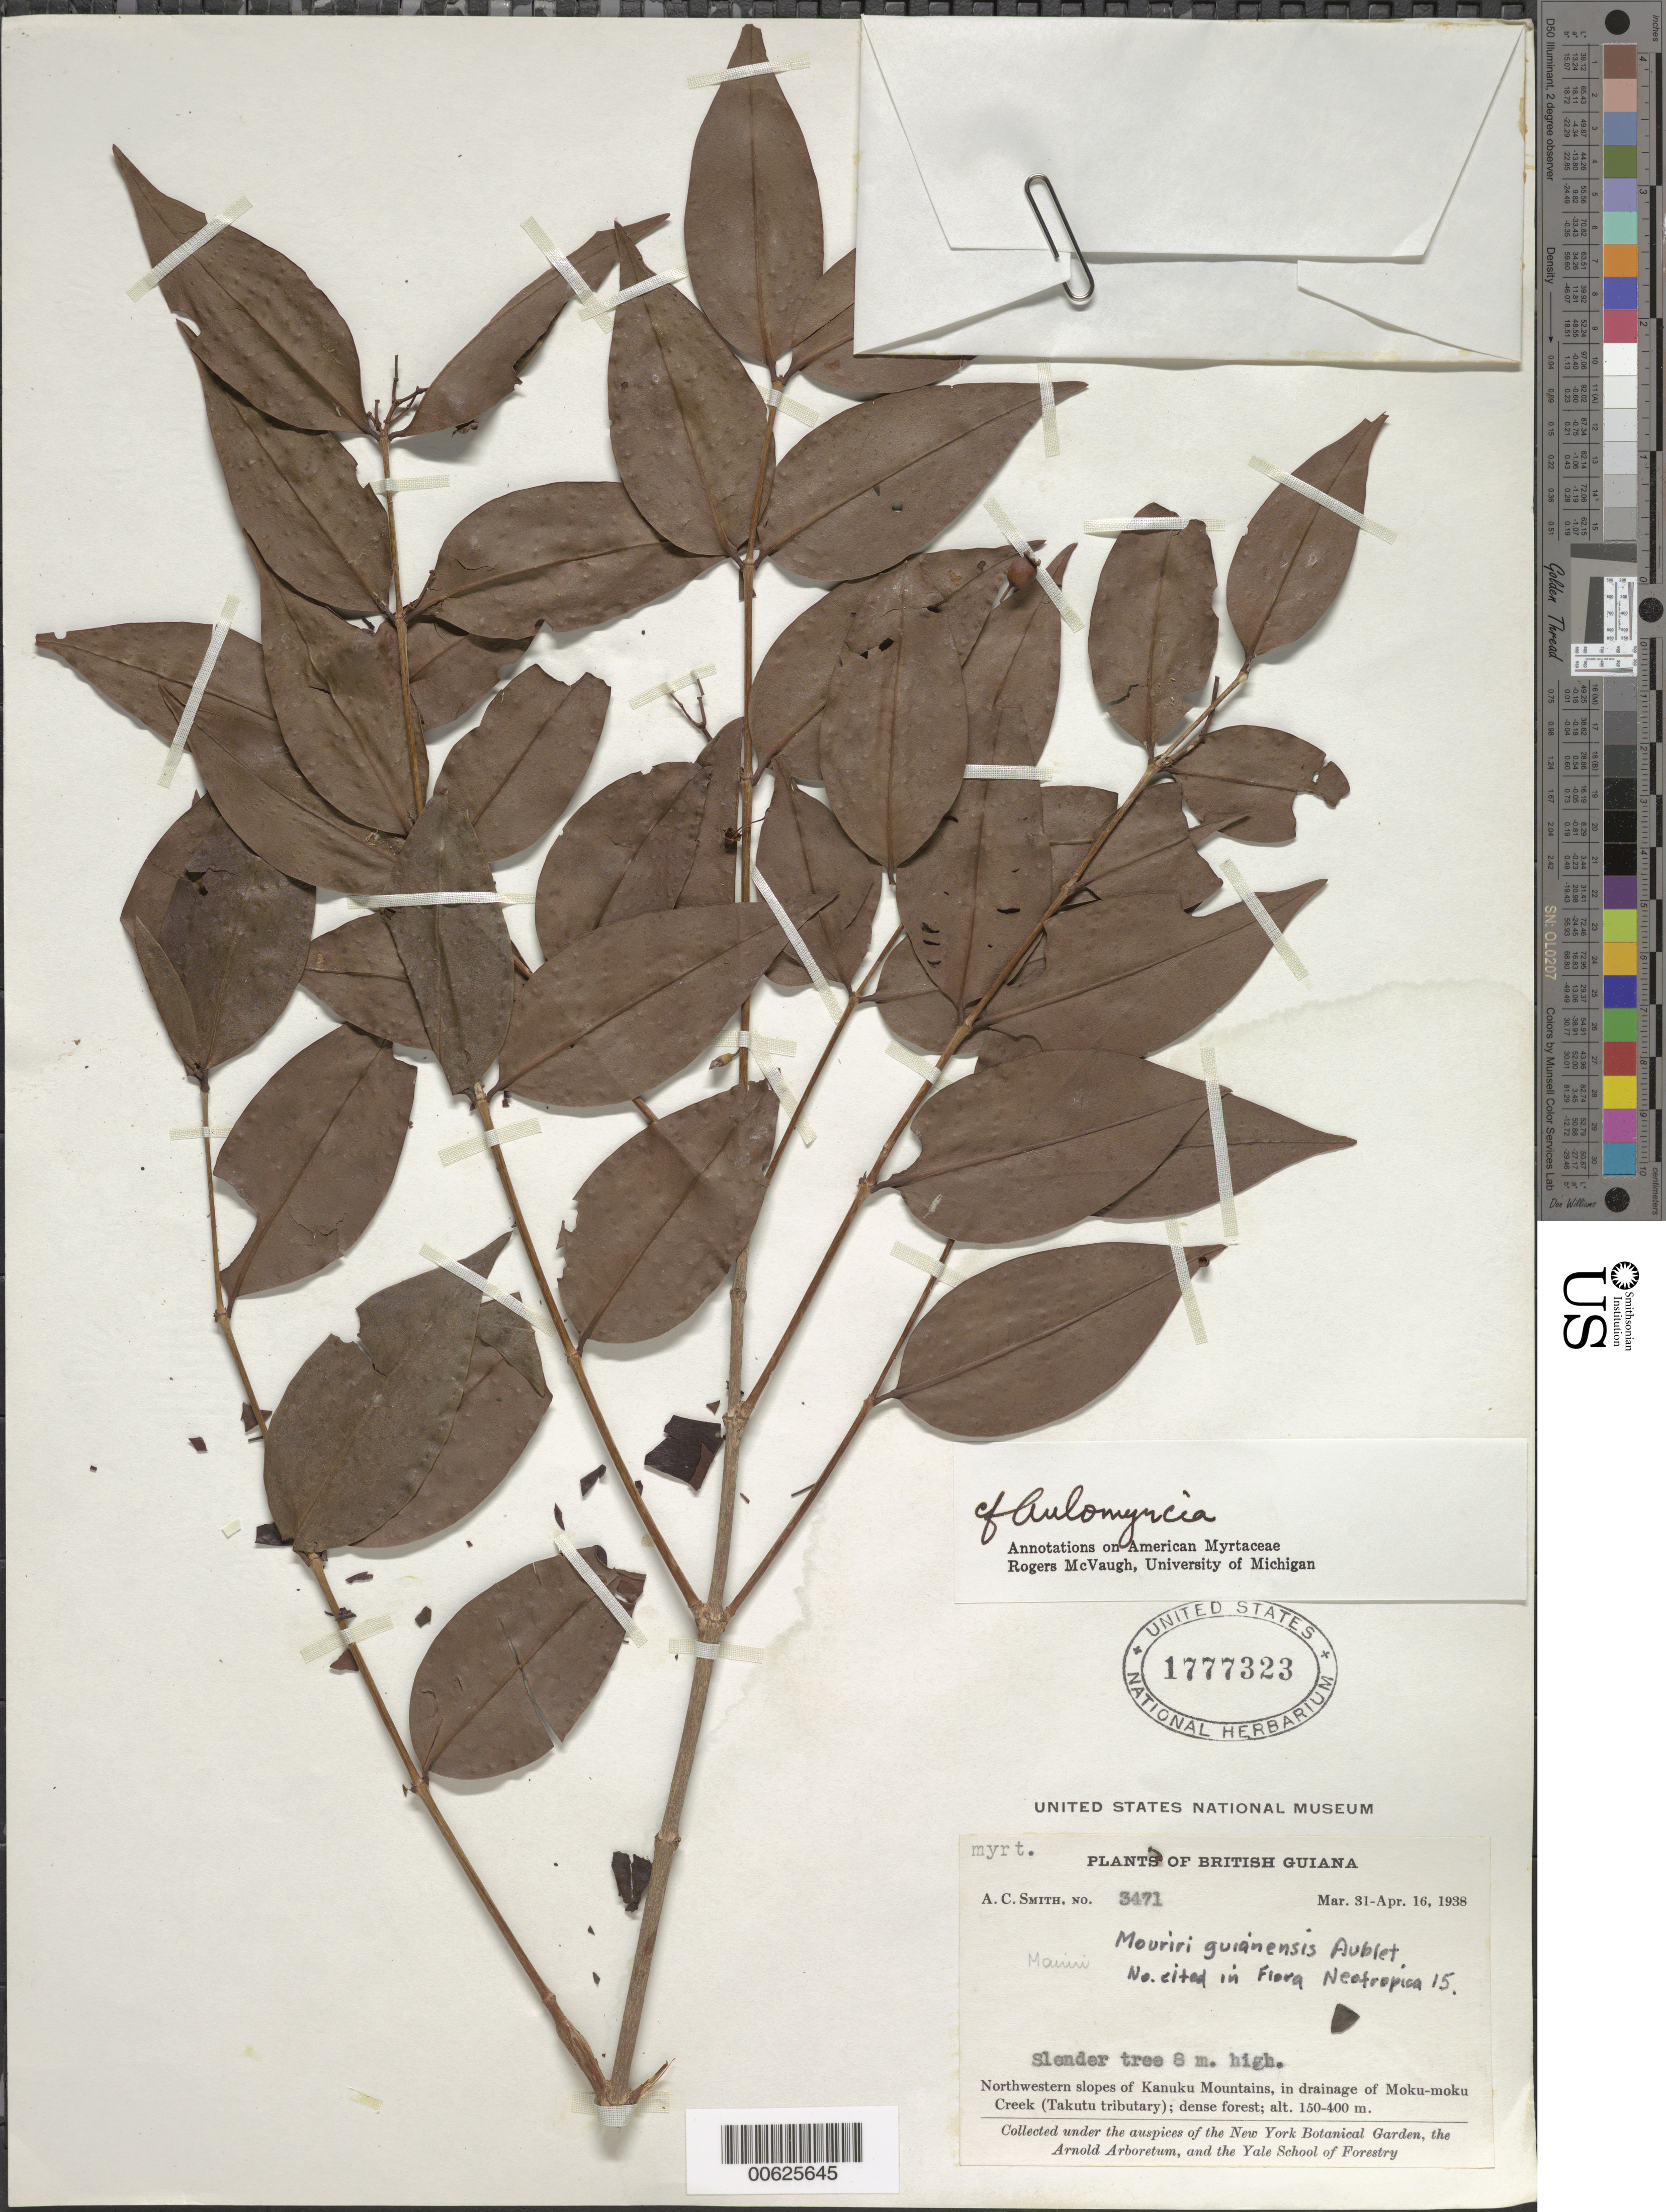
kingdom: Plantae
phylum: Tracheophyta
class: Magnoliopsida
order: Myrtales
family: Melastomataceae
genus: Mouriri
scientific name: Mouriri guianensis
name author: Aubl.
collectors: A. C. Smith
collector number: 3471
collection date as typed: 31-Mar-38 to 16-Apr-38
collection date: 1938-03-31/1938-04-16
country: Guyana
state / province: U. Takutu-U. Essequibo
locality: Kanuku Mts., NW slopes, in drainage of Moku-moku Creek (Takutu tributary)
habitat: Dense forest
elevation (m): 150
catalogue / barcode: US 1777323